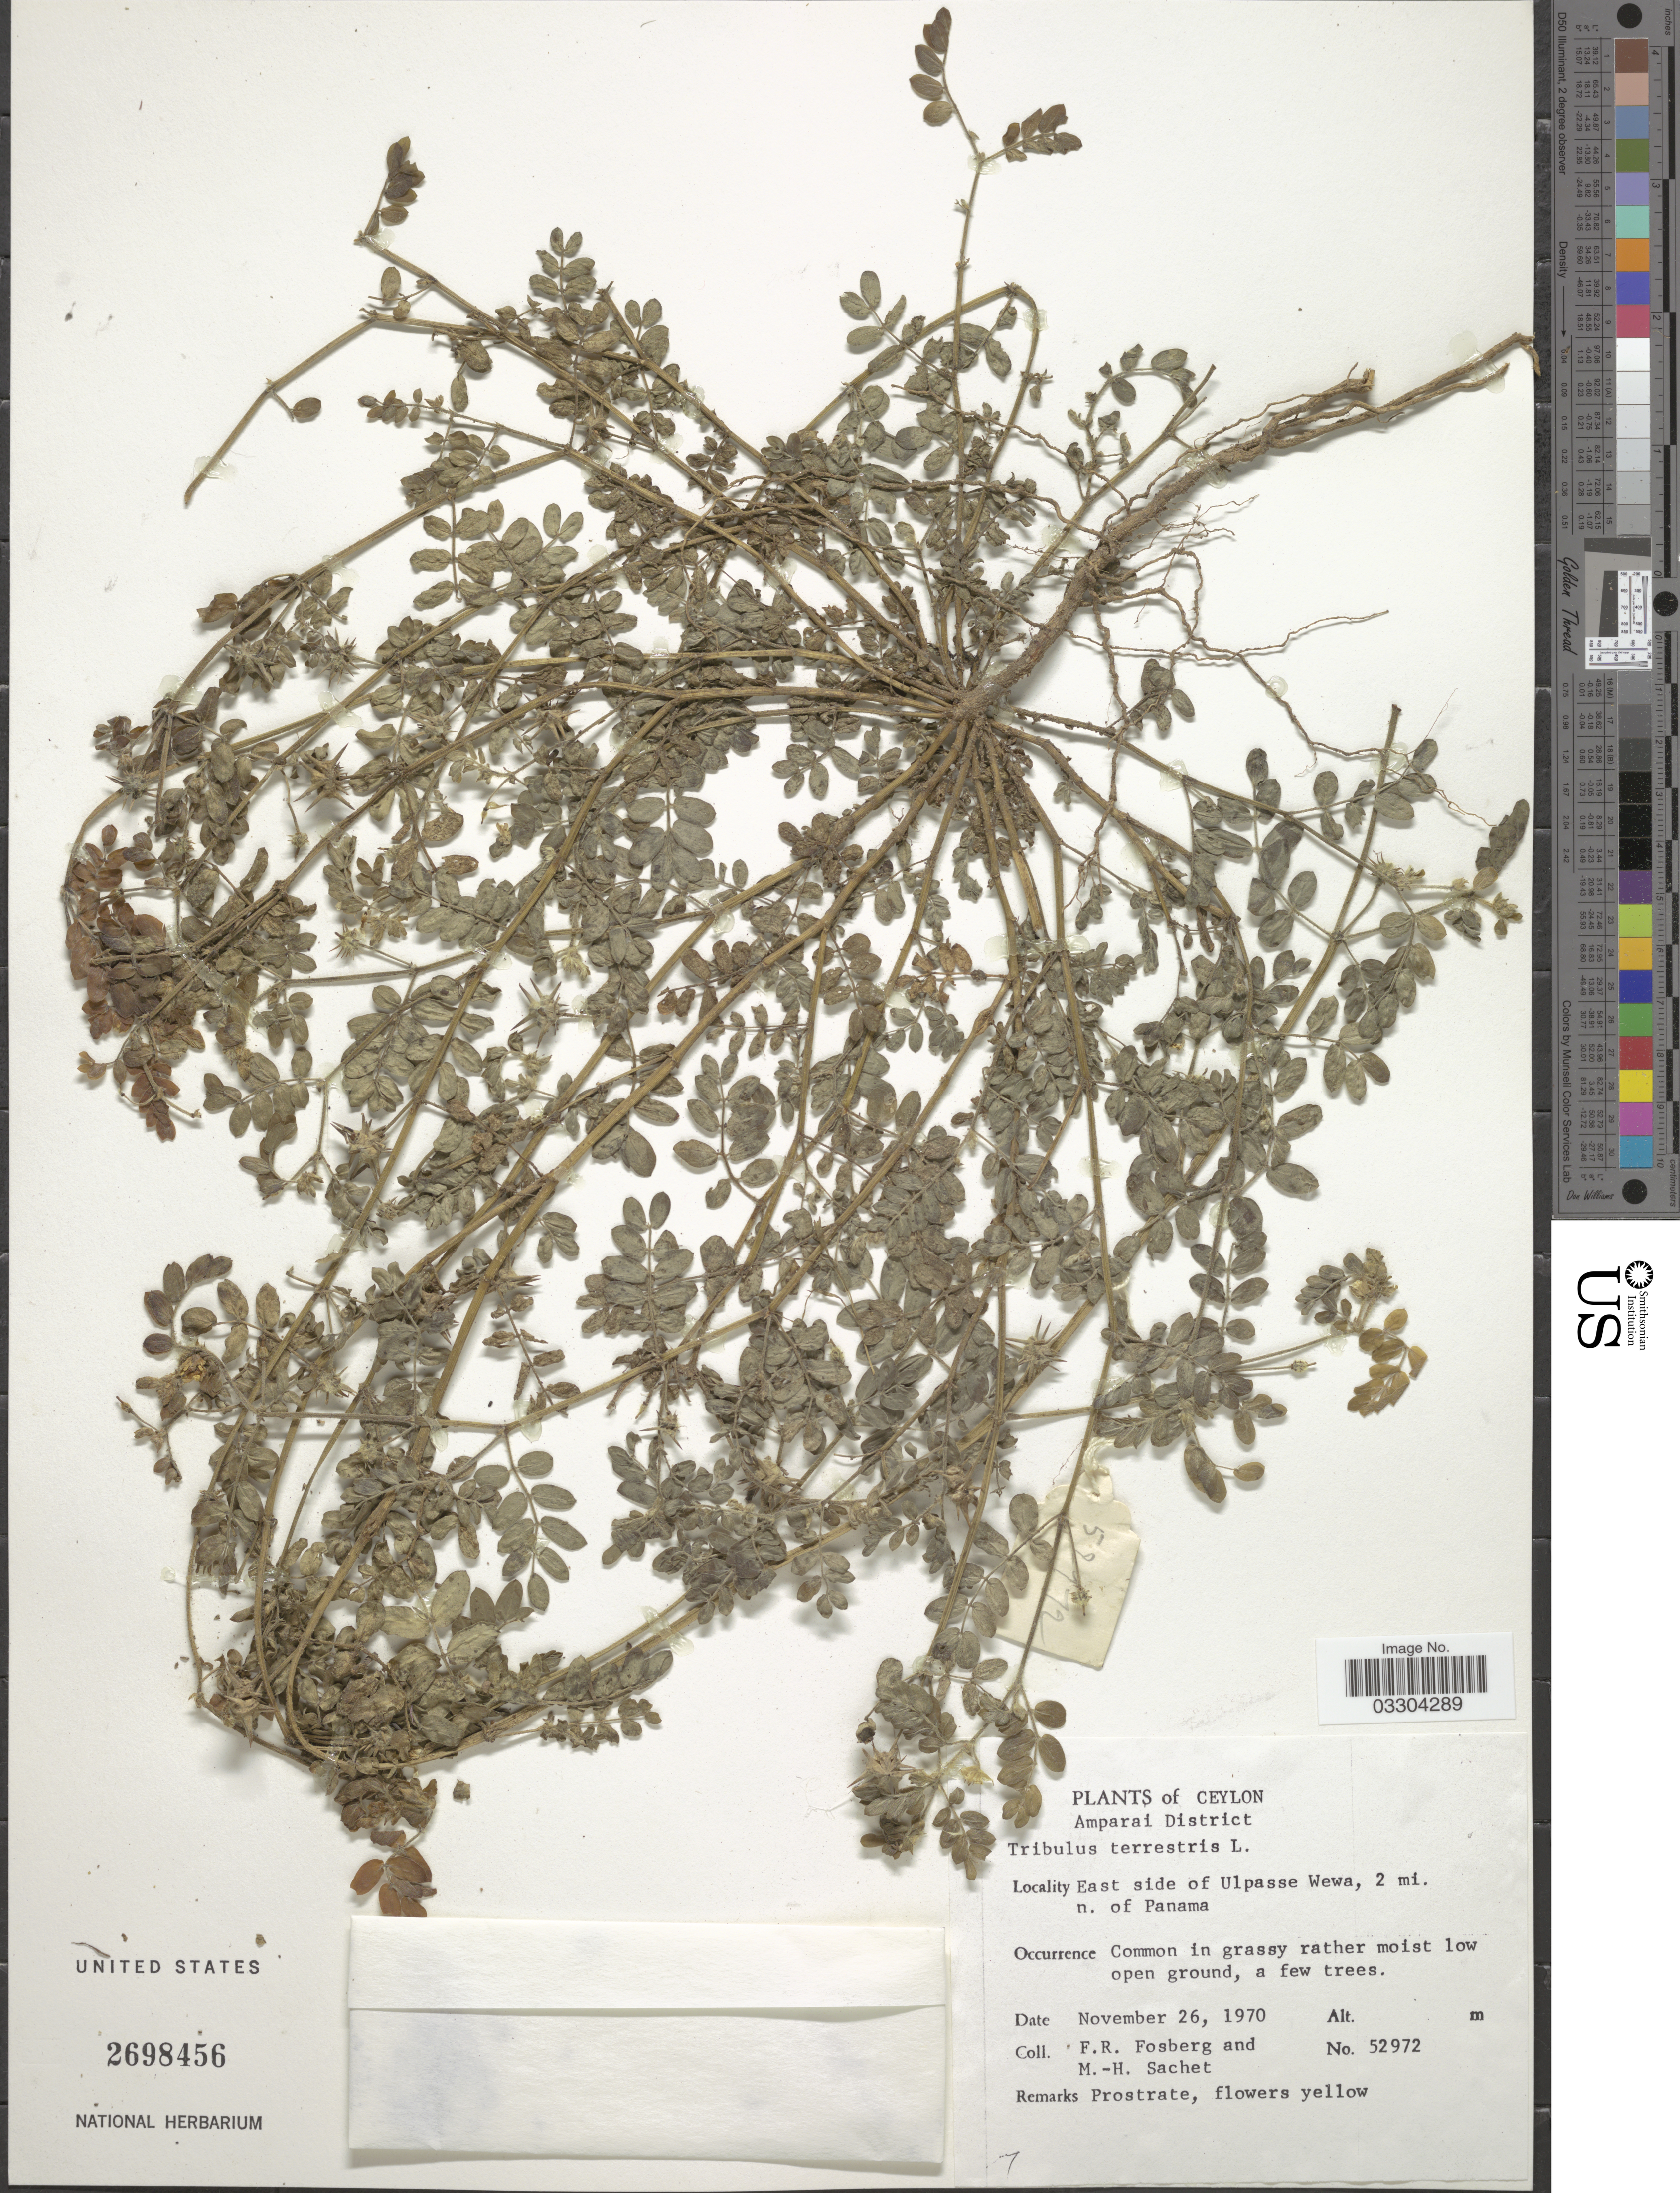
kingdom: Plantae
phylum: Tracheophyta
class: Magnoliopsida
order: Zygophyllales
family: Zygophyllaceae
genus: Tribulus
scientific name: Tribulus terrestris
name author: L.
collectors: F. R. Fosberg & M.-H. Sachet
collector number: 52972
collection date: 1970-11-26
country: Sri Lanka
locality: Ceylon. Amparai District. East side of Ulpasse Wewa, 2 mi. n. of Panama.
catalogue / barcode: US 2698456